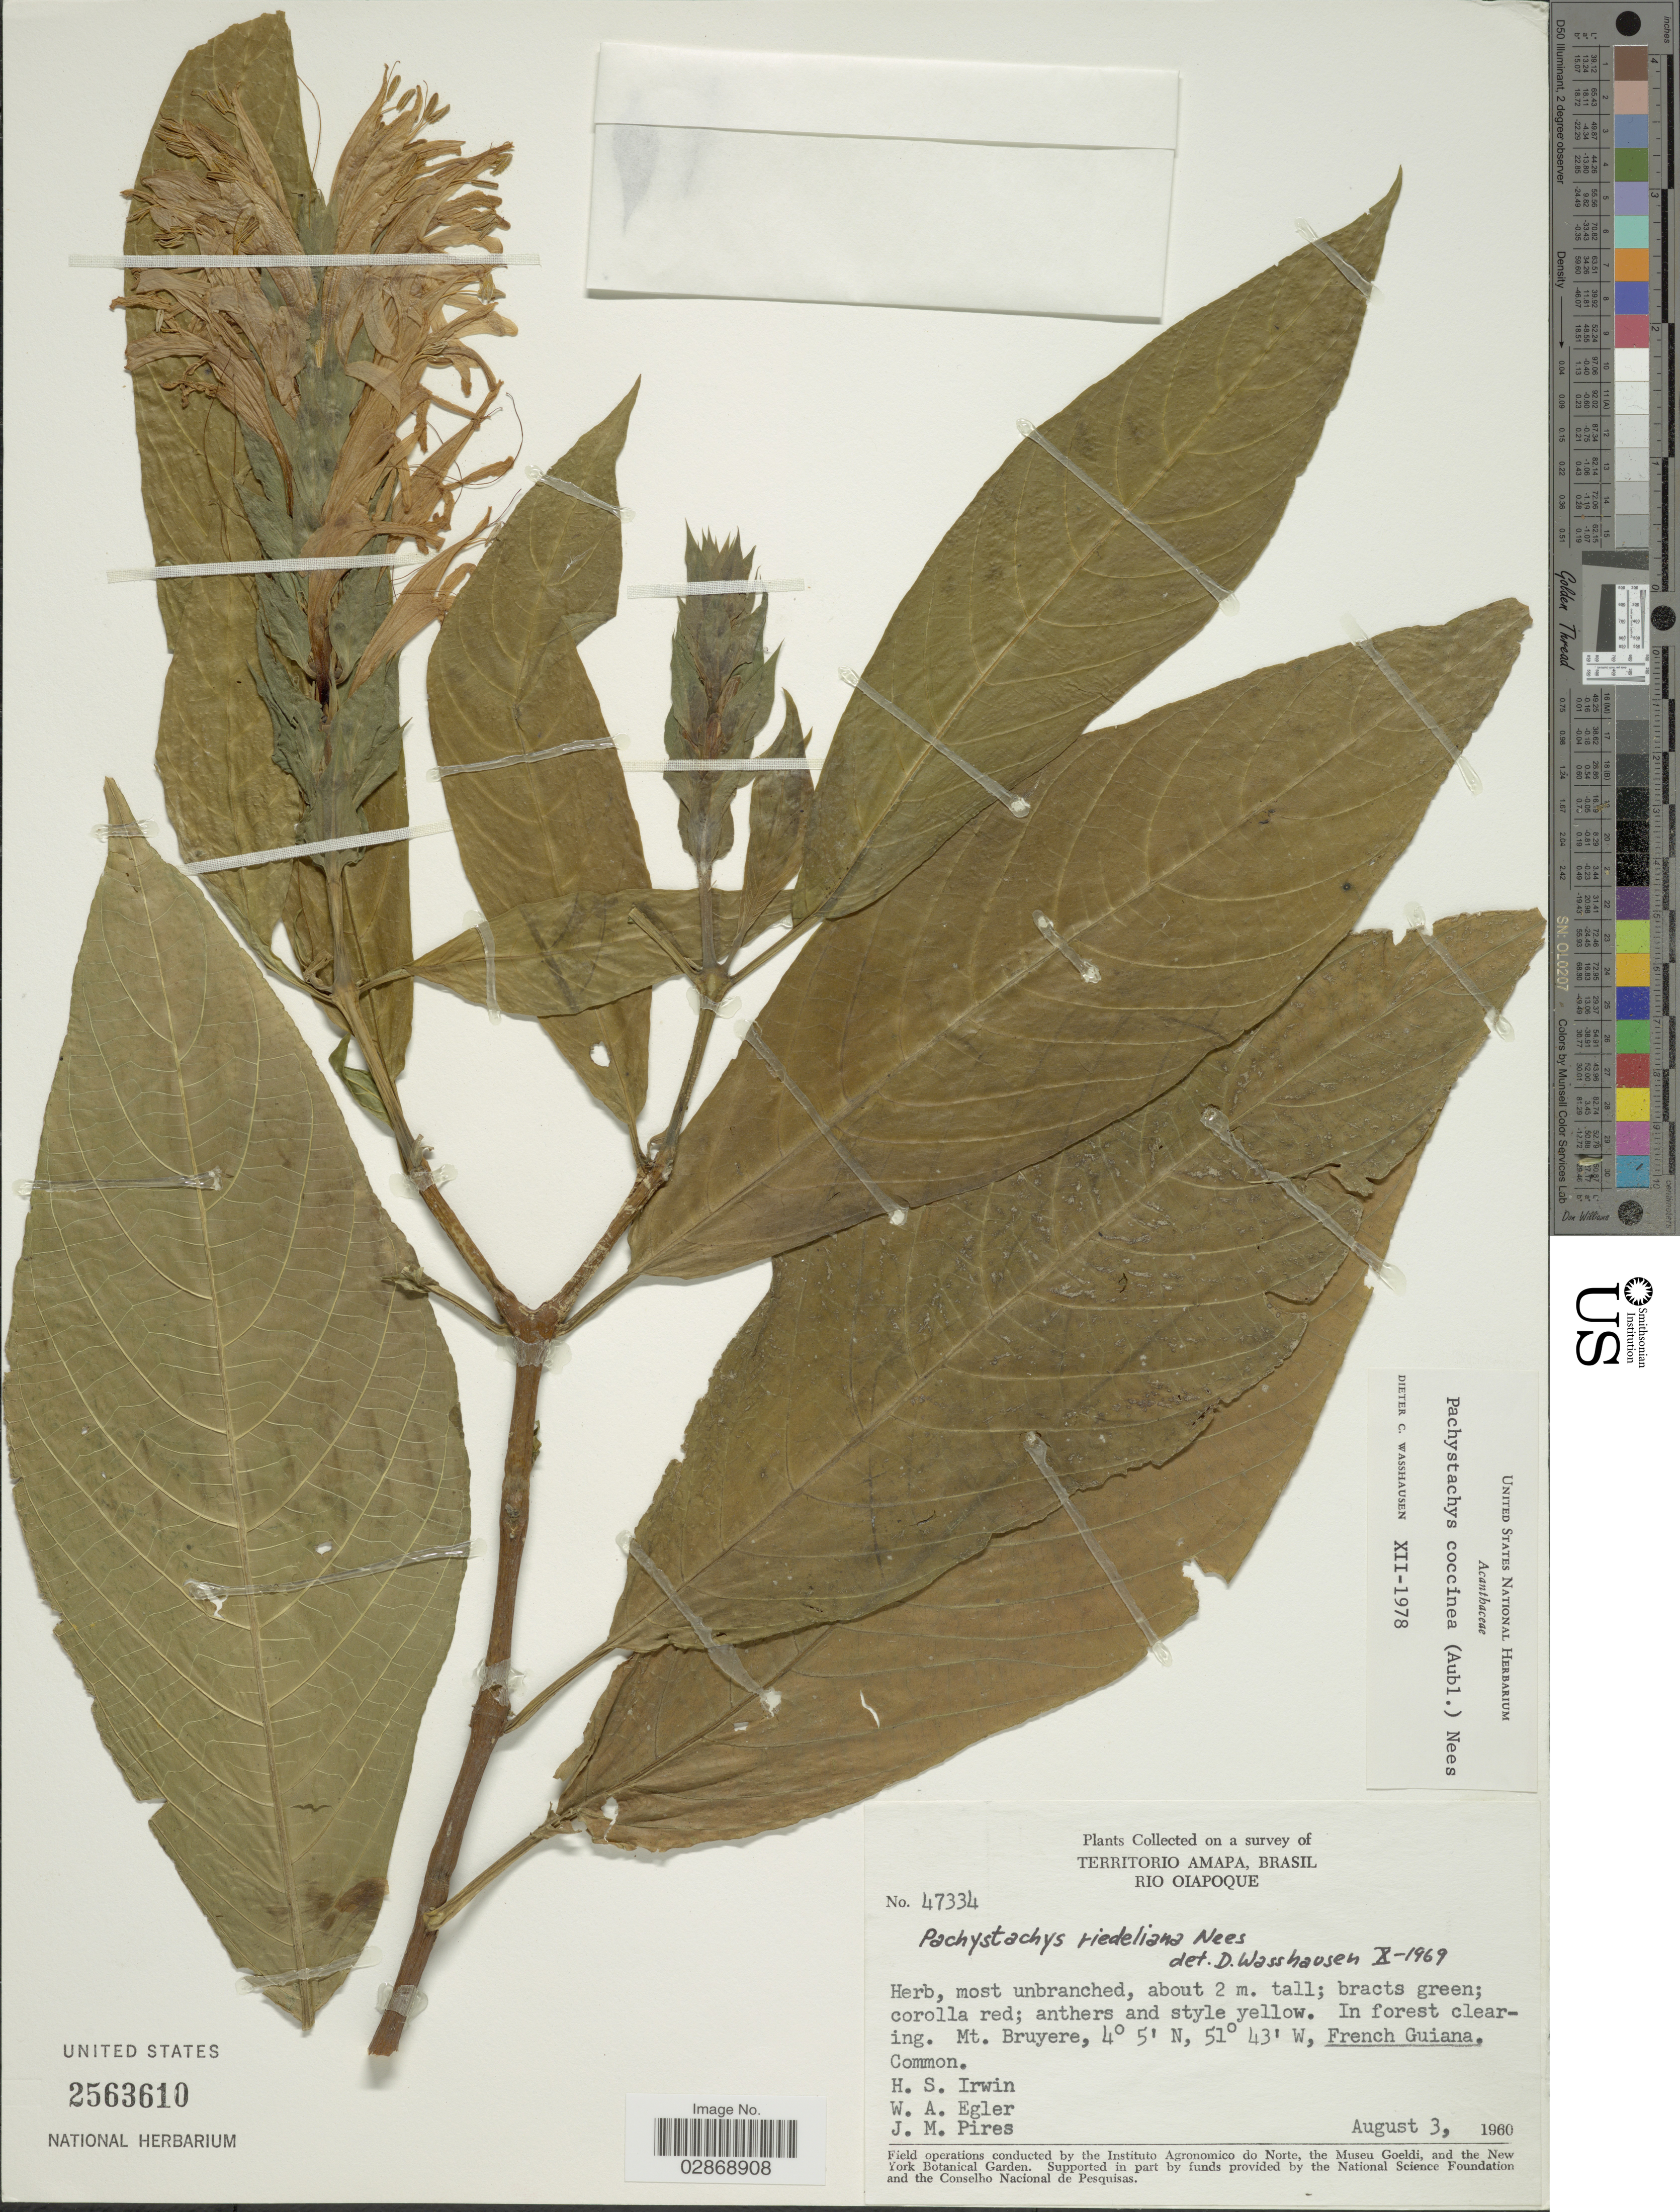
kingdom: Plantae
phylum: Tracheophyta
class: Magnoliopsida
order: Lamiales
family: Acanthaceae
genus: Pachystachys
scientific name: Pachystachys coccinea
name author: (Aubl.) Nees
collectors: H. Irwin, W. A. Egler & J. M. Pires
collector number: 47334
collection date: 1960-08-03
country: French Guiana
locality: Mt. Bruyere.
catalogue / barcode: US 2563610